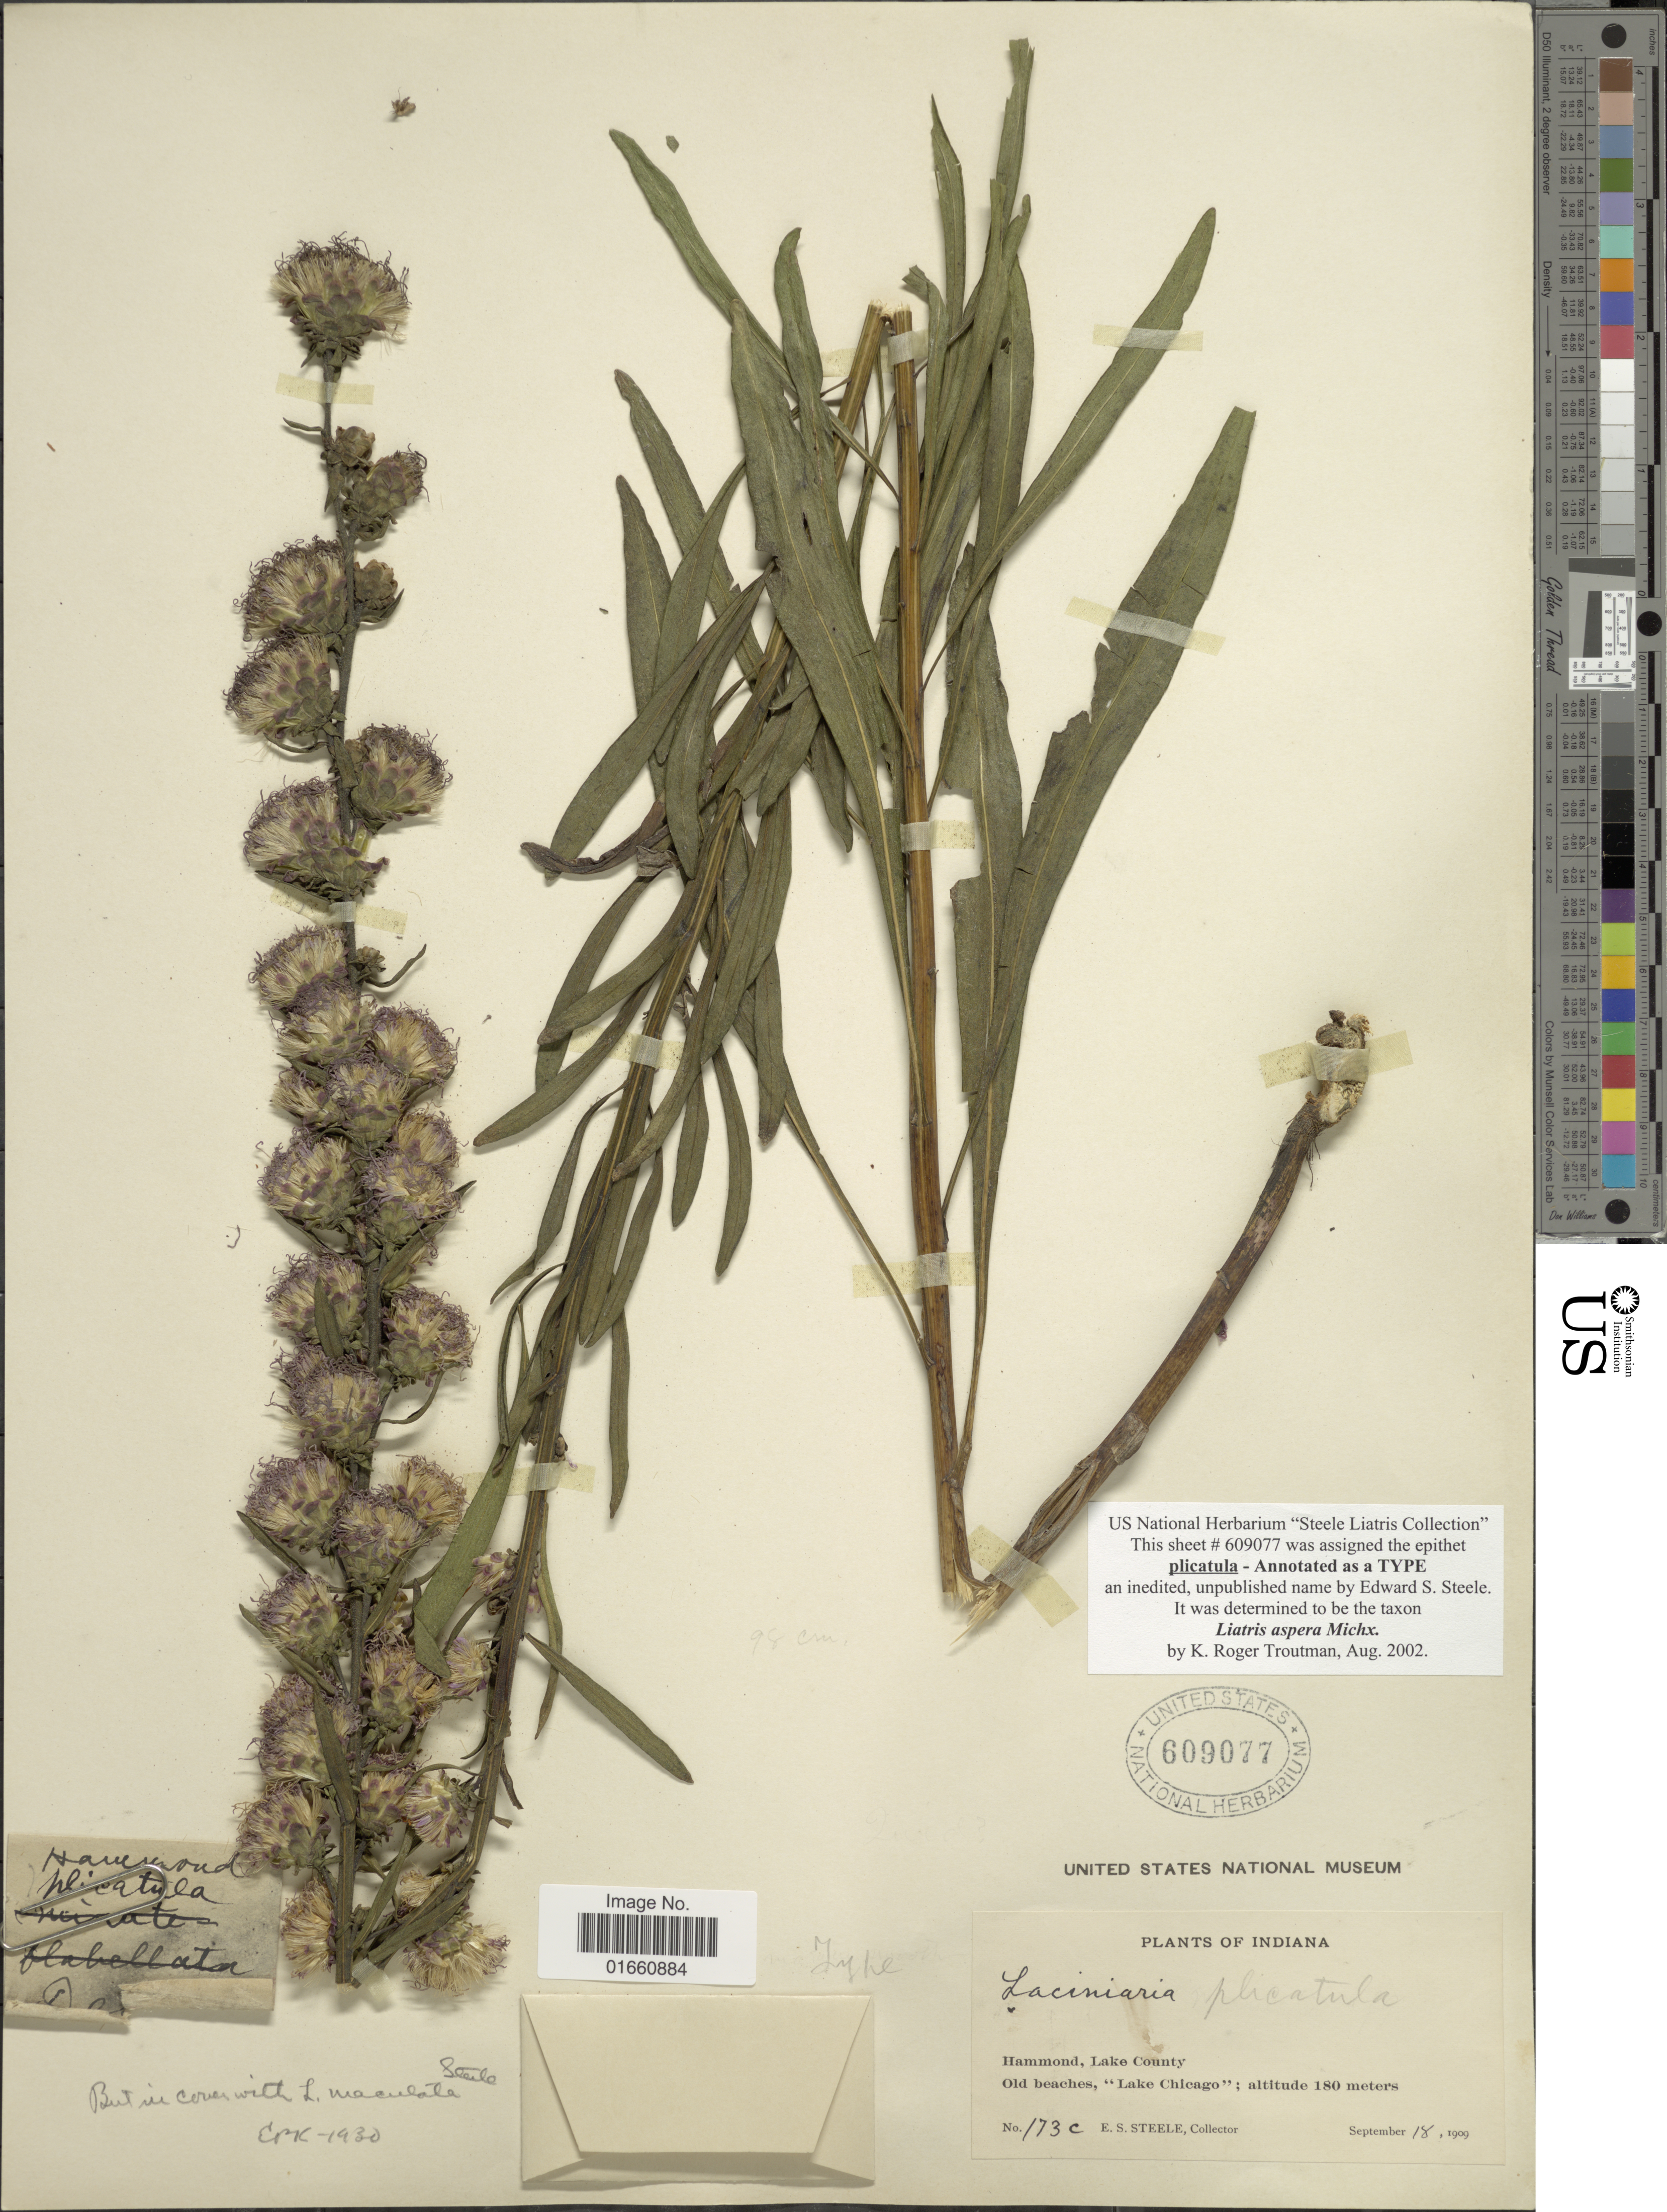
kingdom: Plantae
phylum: Tracheophyta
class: Magnoliopsida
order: Asterales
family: Asteraceae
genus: Liatris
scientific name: Liatris aspera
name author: Michx.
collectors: E. Steele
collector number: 173c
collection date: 1909-09-18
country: United States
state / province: Indiana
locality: Hammond, Lake County, Old beaches, "Lake Chicago"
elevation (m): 180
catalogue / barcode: US 609077